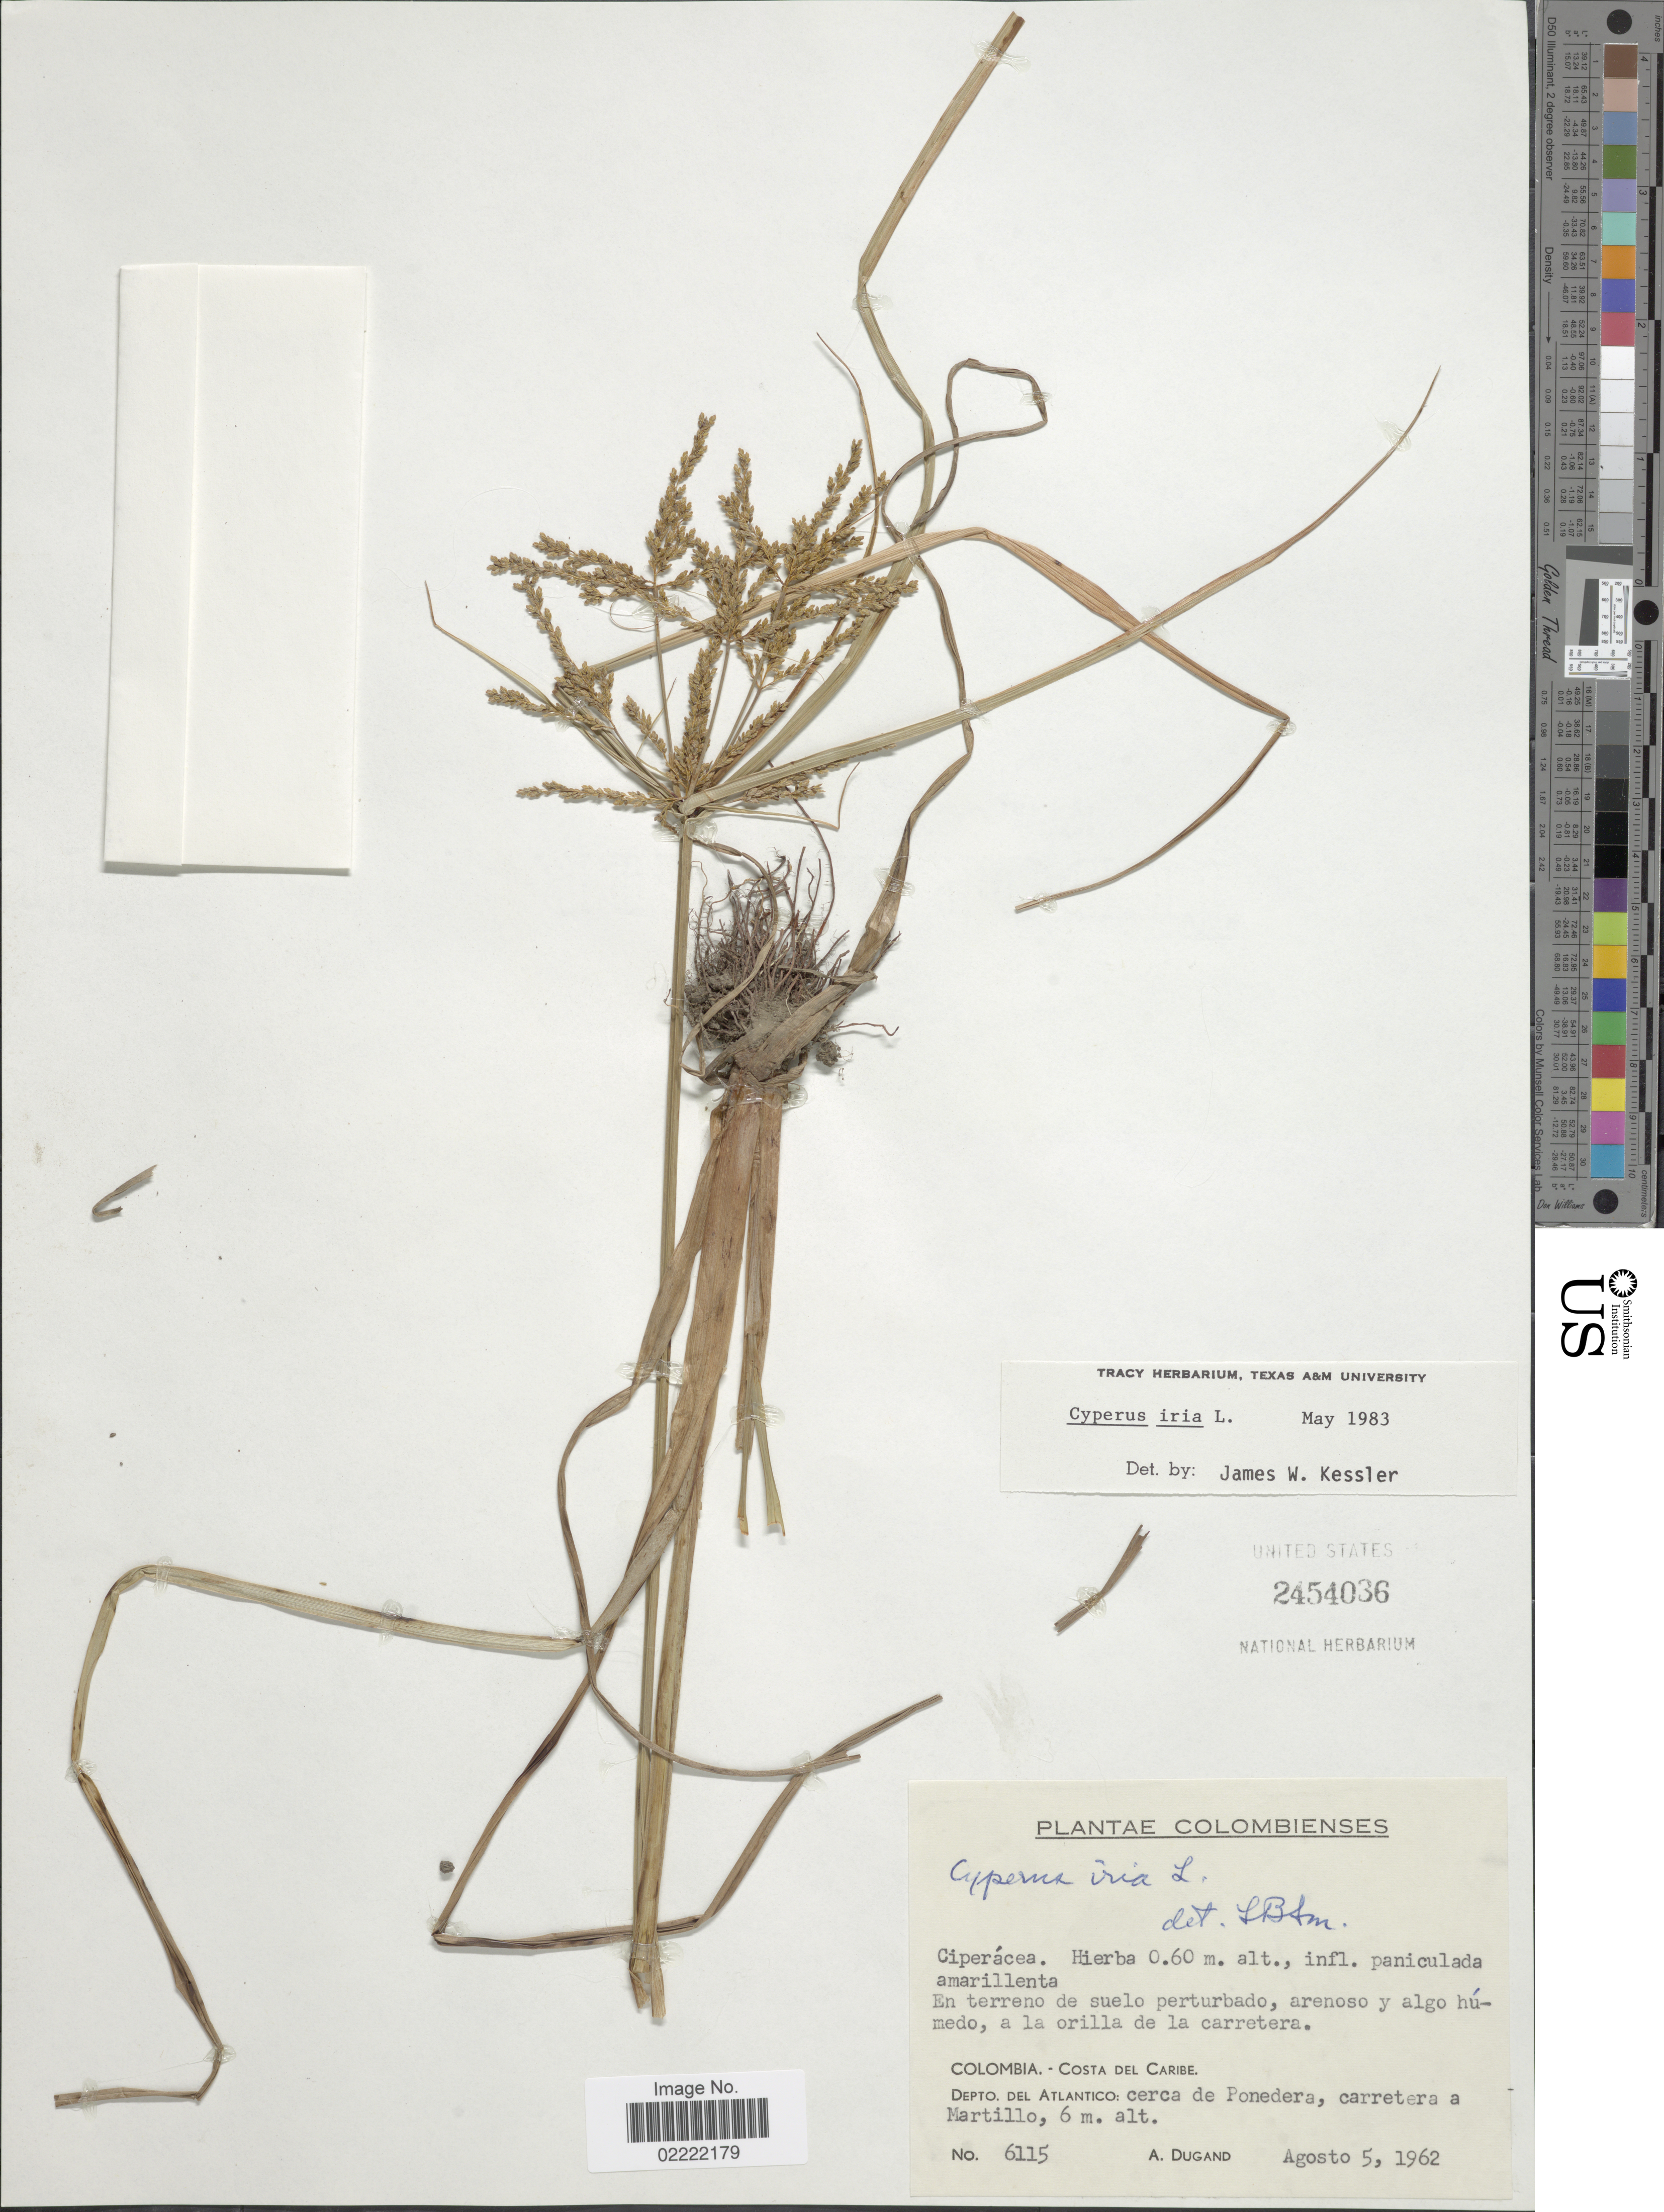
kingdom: Plantae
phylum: Tracheophyta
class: Liliopsida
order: Poales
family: Cyperaceae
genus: Cyperus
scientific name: Cyperus iria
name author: L.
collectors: A. Dugand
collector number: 6115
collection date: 1962-08-05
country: Colombia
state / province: Atlántico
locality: En terreno de suelo perturbado, arenoso y algo húmedo, a la orilla de la carretera, Costa del Caribe, Depto del Atlantico: cerca de Ponedera, carretera a Martillo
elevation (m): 6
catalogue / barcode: US 2454036